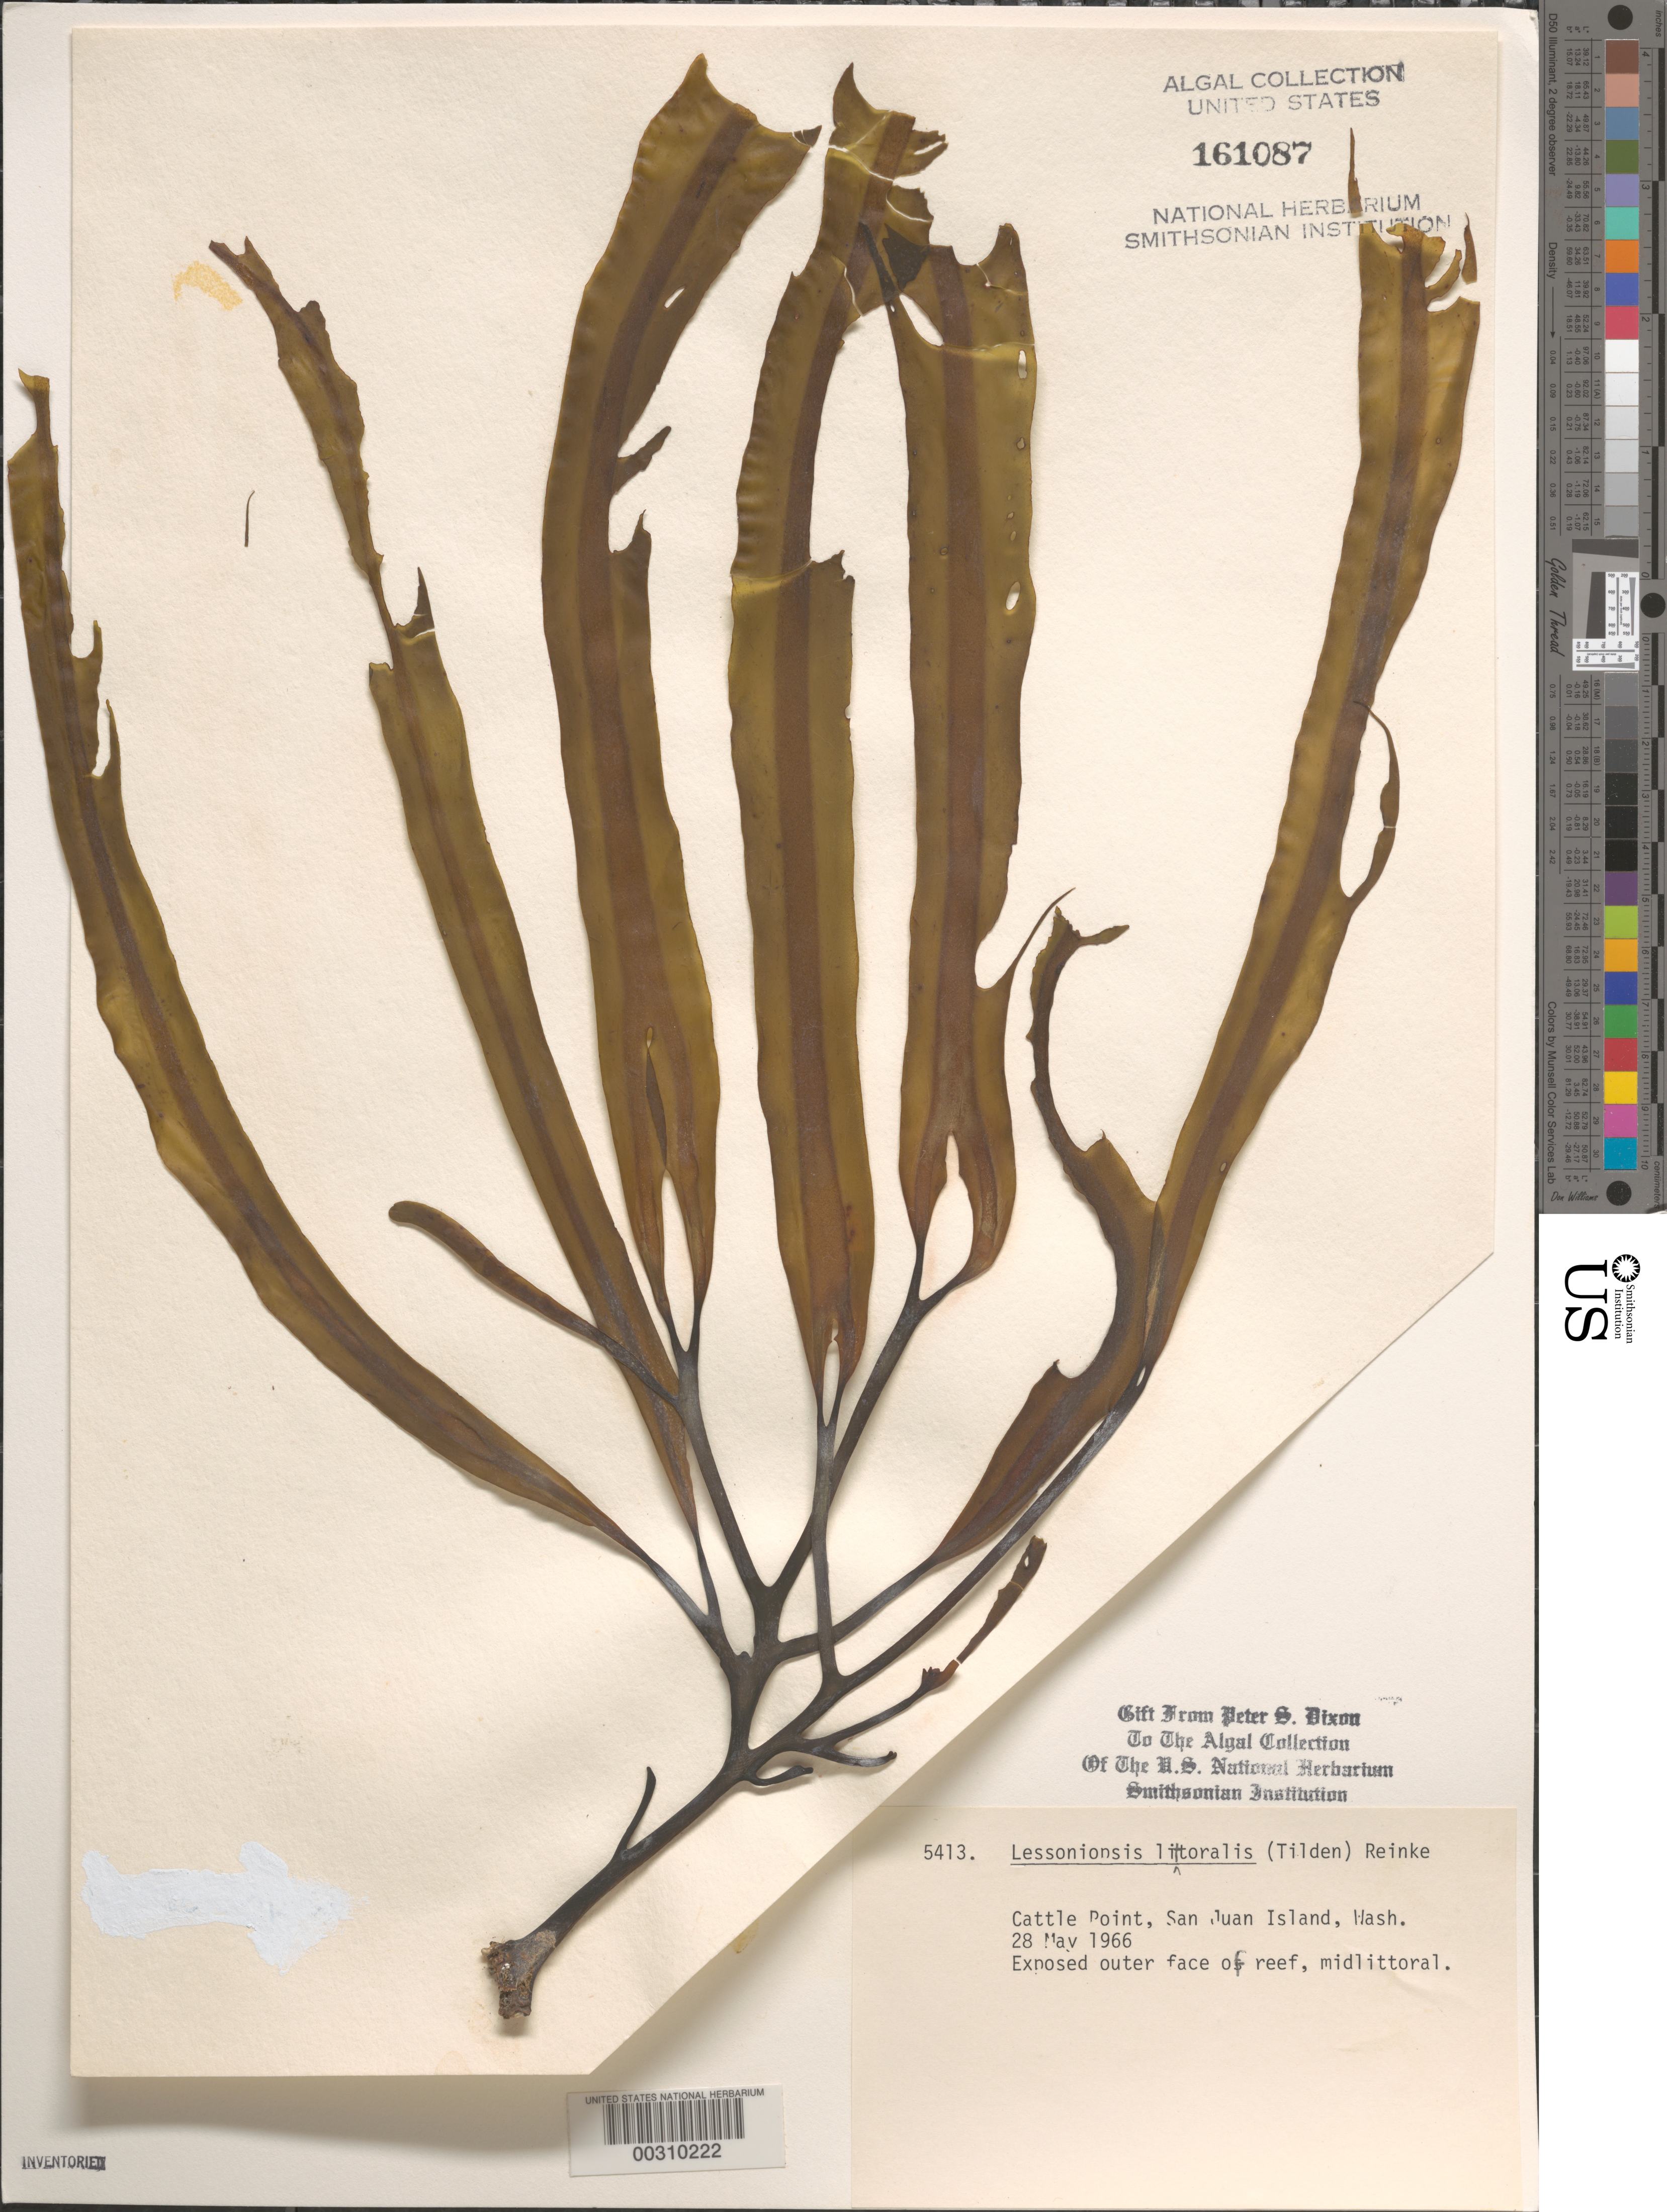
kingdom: Chromista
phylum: Ochrophyta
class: Phaeophyceae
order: Laminariales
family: Alariaceae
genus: Lessoniopsis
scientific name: Lessoniopsis littoralis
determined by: Dixon, P. S.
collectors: P. S. Dixon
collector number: PSD 5413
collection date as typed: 28 May 1966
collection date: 1966-05-28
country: United States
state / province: Washington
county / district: San Juan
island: San Juan Island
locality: Cattle Point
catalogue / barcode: US 161087